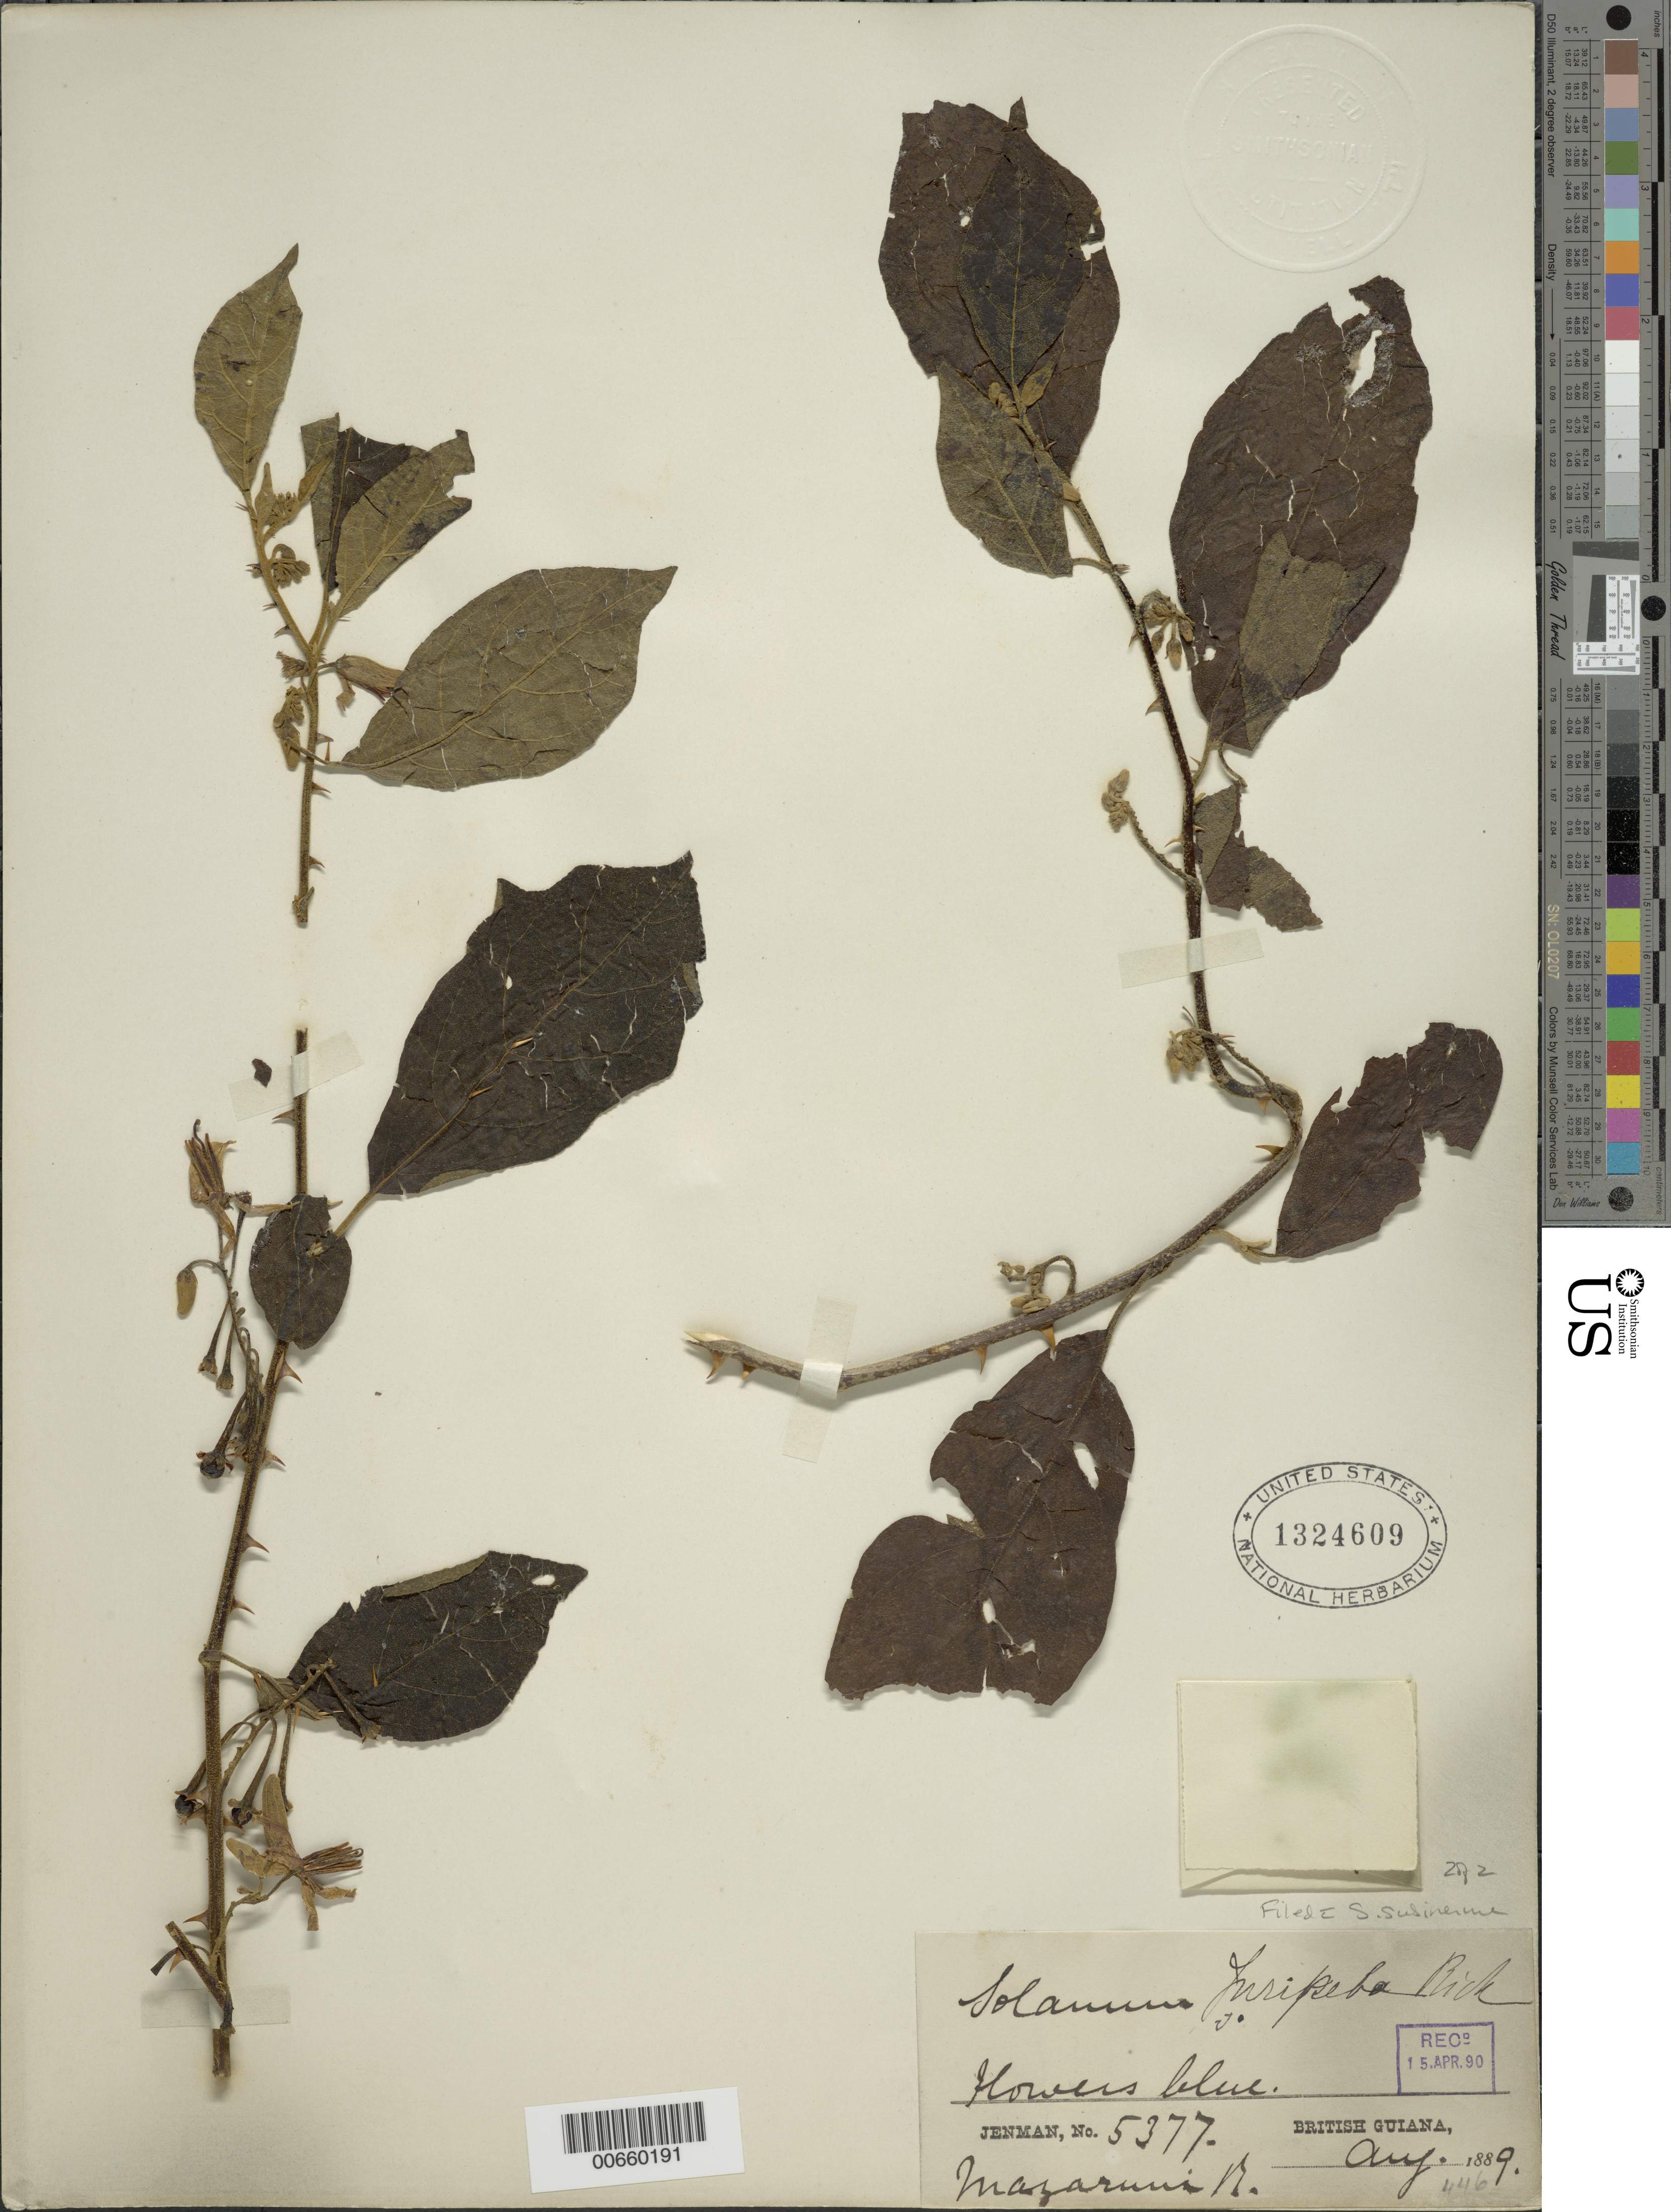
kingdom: Plantae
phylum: Tracheophyta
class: Magnoliopsida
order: Solanales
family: Solanaceae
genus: Solanum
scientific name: Solanum subinerme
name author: Jacq.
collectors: -. Jenman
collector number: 5377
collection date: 1889-08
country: Guyana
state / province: Cuyuni-Mazaruni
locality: British Guiana, Mazaruni R.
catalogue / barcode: US 1324609